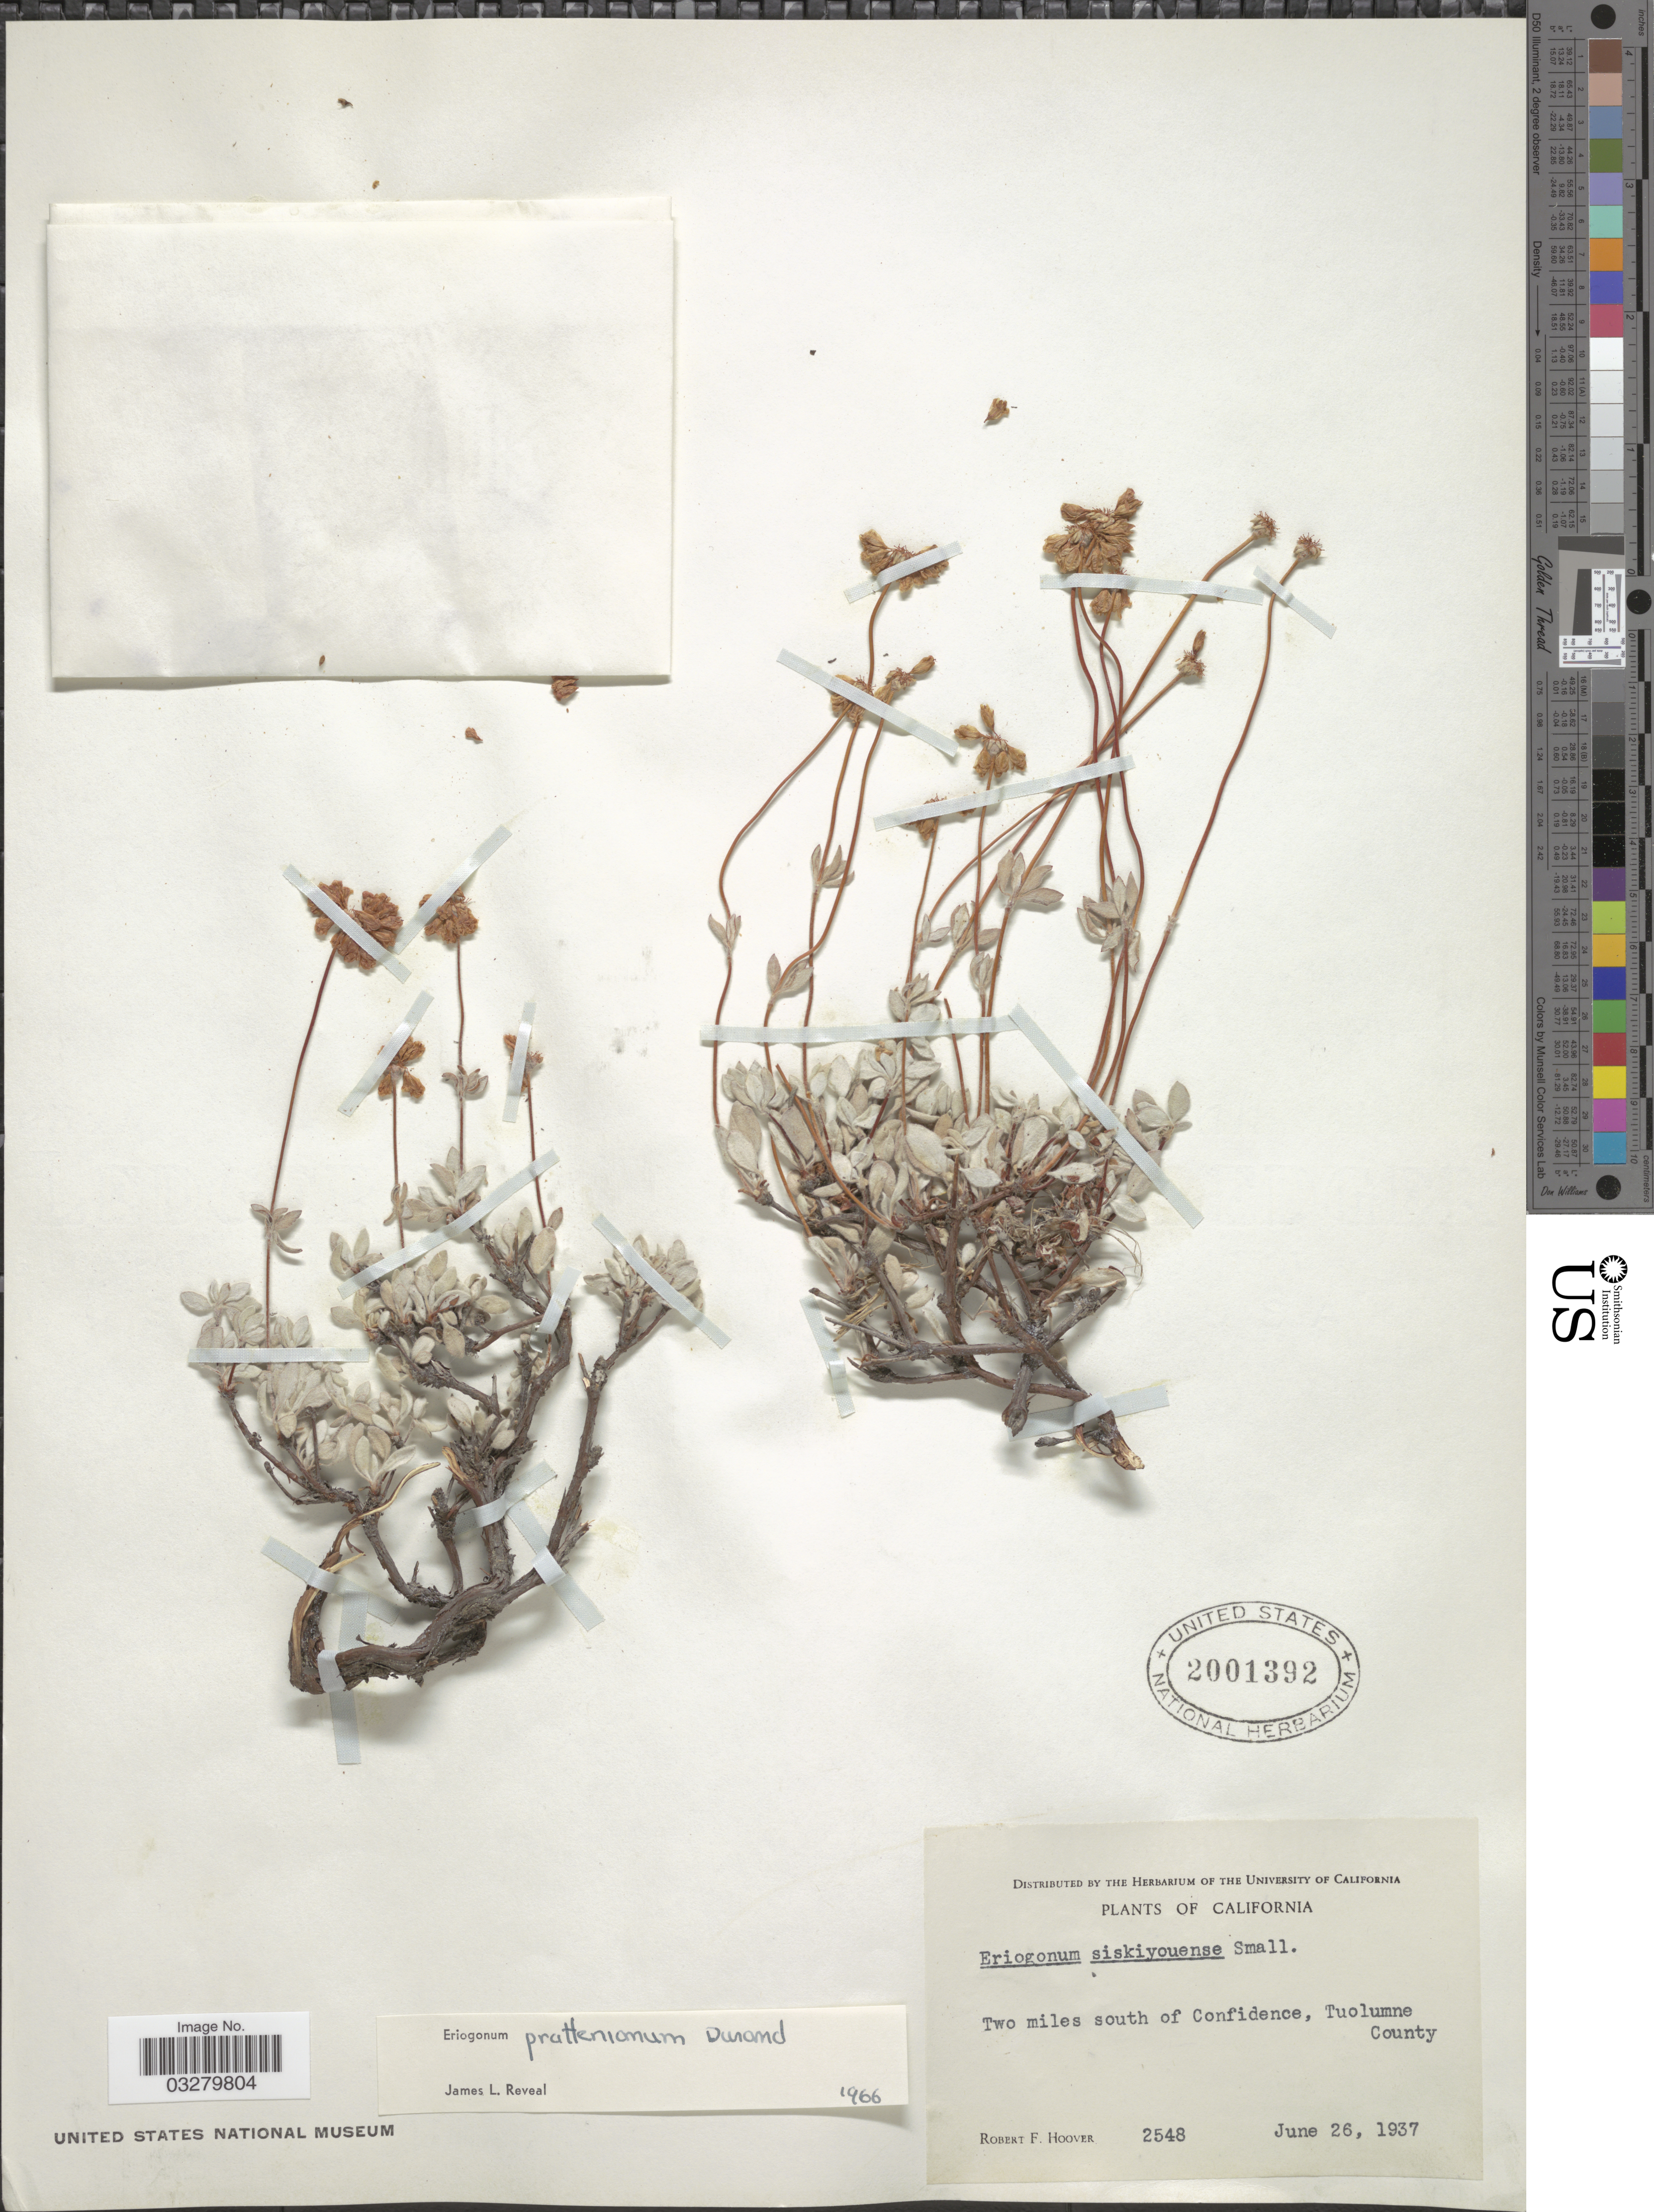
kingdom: Plantae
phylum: Tracheophyta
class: Magnoliopsida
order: Caryophyllales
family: Polygonaceae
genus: Eriogonum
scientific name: Eriogonum prattenianum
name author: Durand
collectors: R. F. Hoover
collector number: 2548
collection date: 1937-06-26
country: United States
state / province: California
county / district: Tuolumne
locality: Two miles south of Confidence, Tuolumne County.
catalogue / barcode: US 2001392